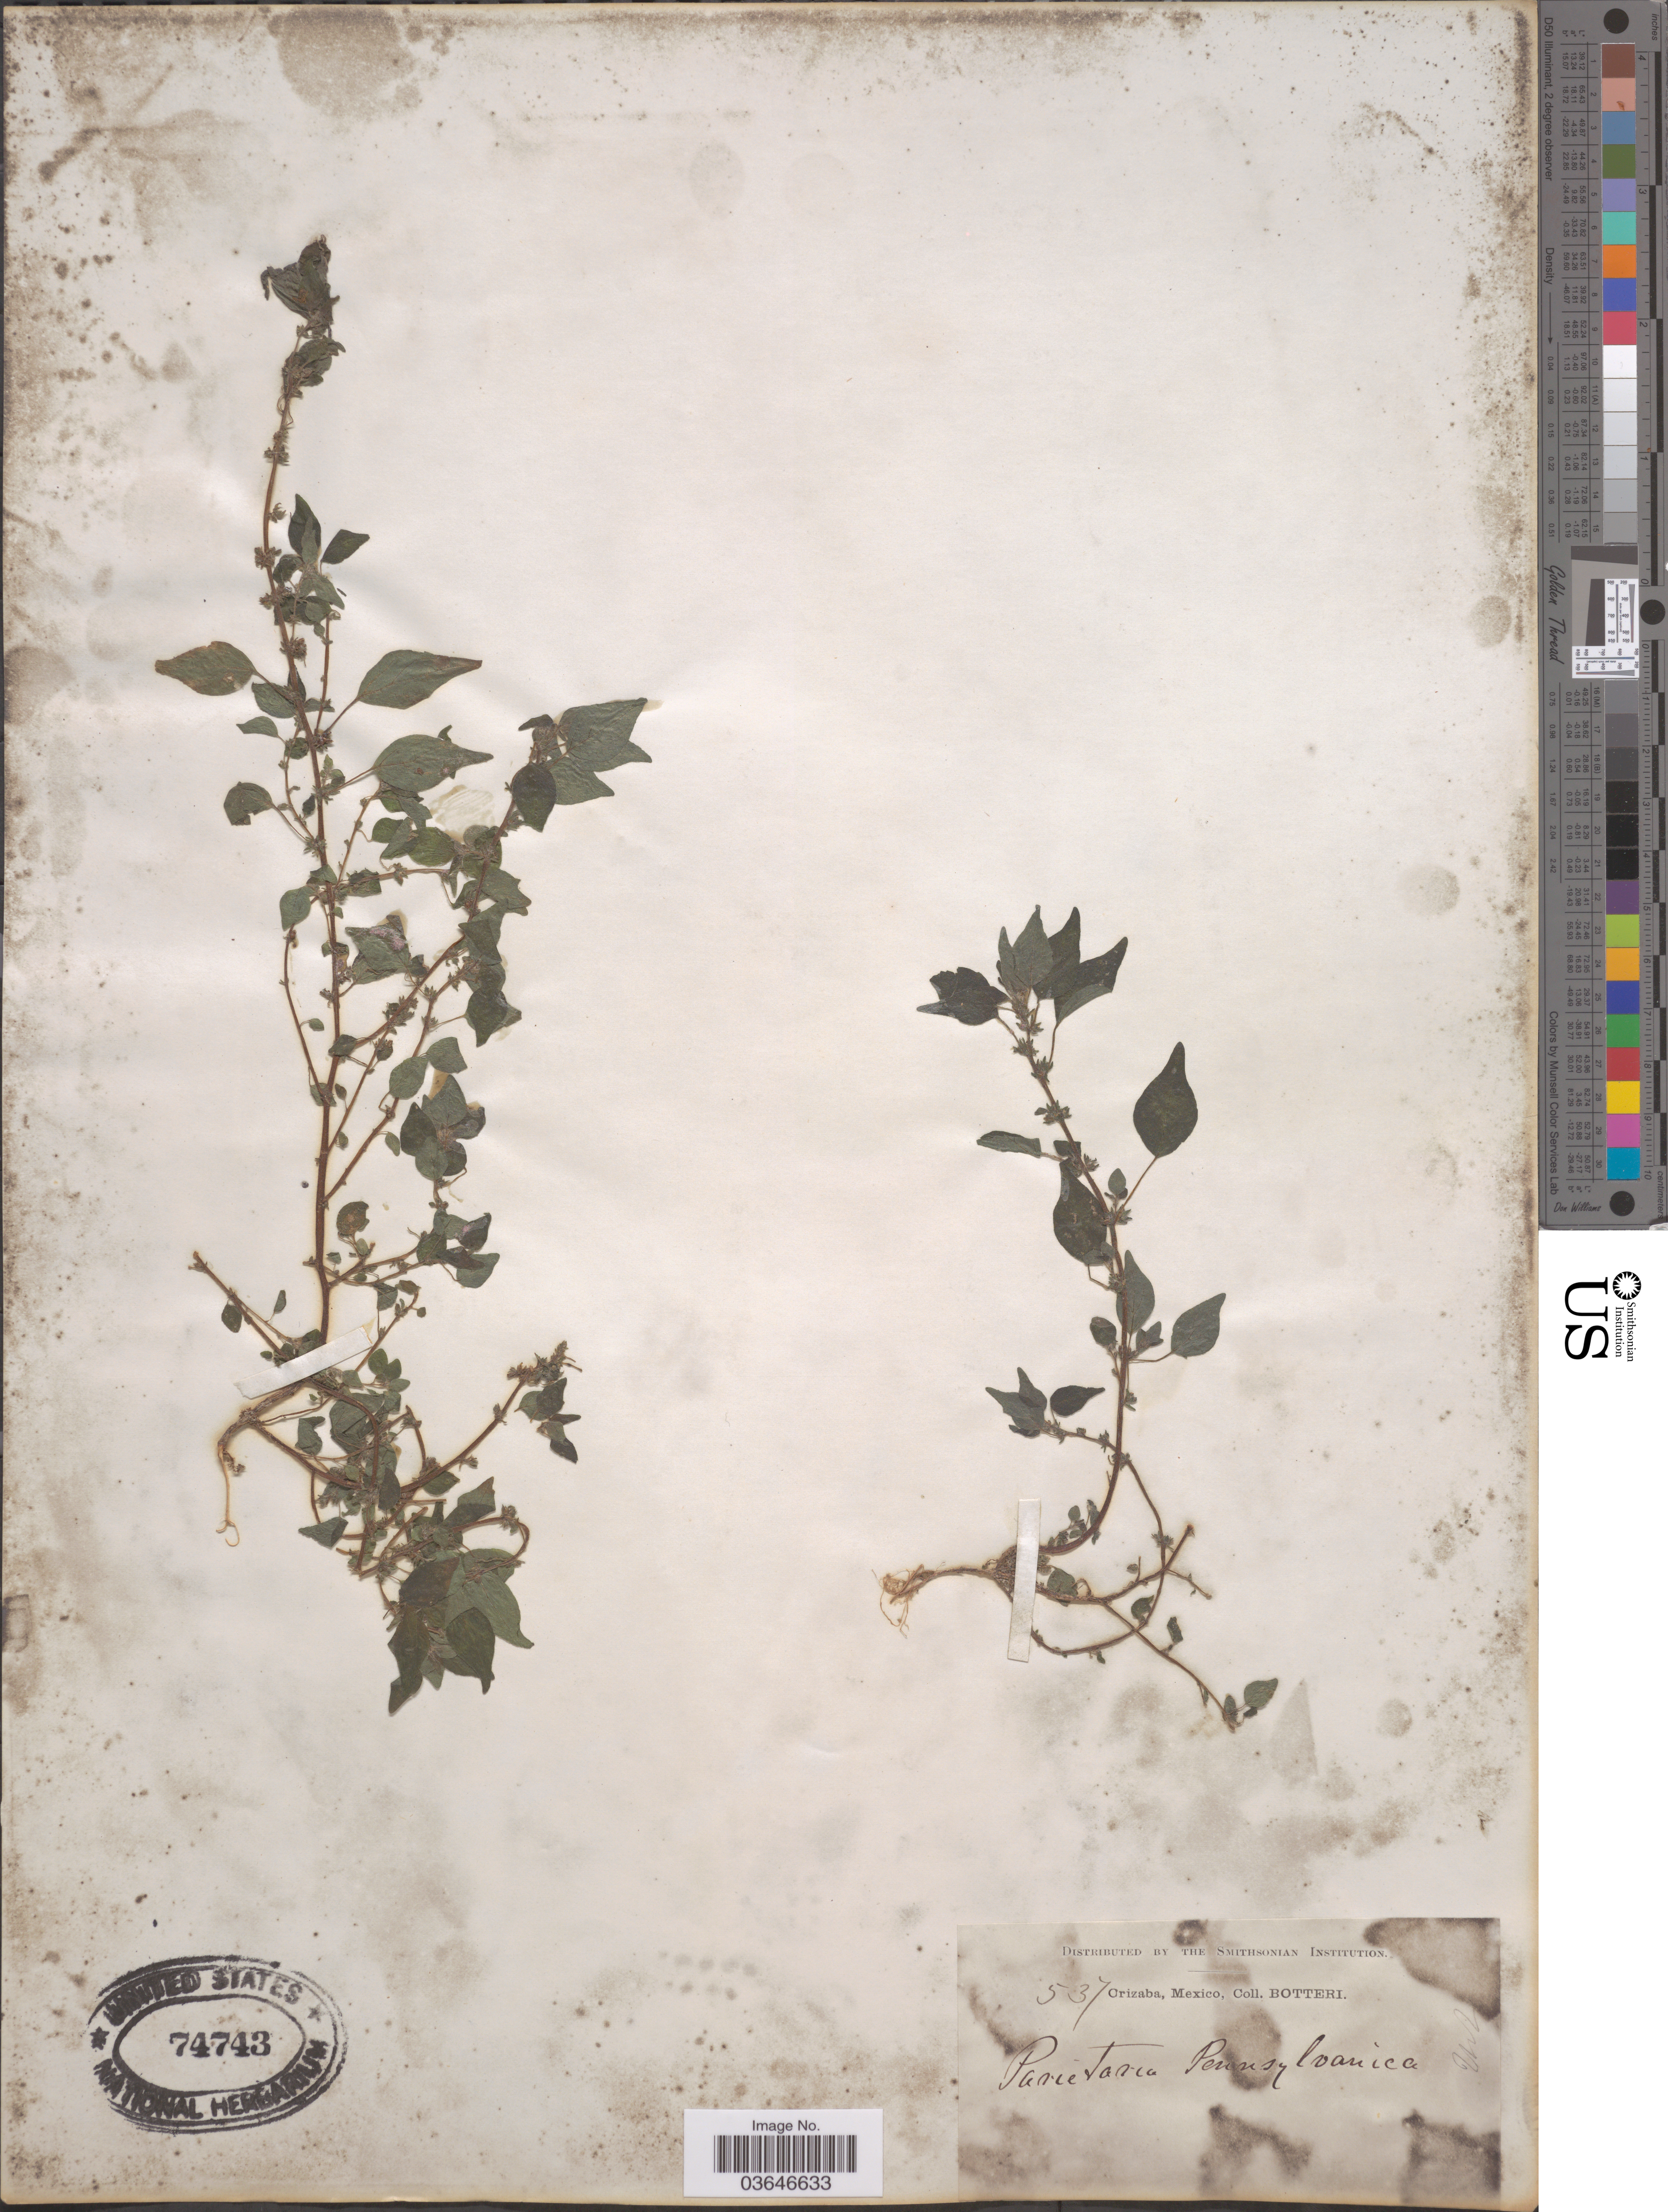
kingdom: Plantae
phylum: Tracheophyta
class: Magnoliopsida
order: Rosales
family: Urticaceae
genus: Parietaria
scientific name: Parietaria pensylvanica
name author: Muhl. ex Willd.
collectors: -. Botteri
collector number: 537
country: Mexico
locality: Orizaba.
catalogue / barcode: US 74743